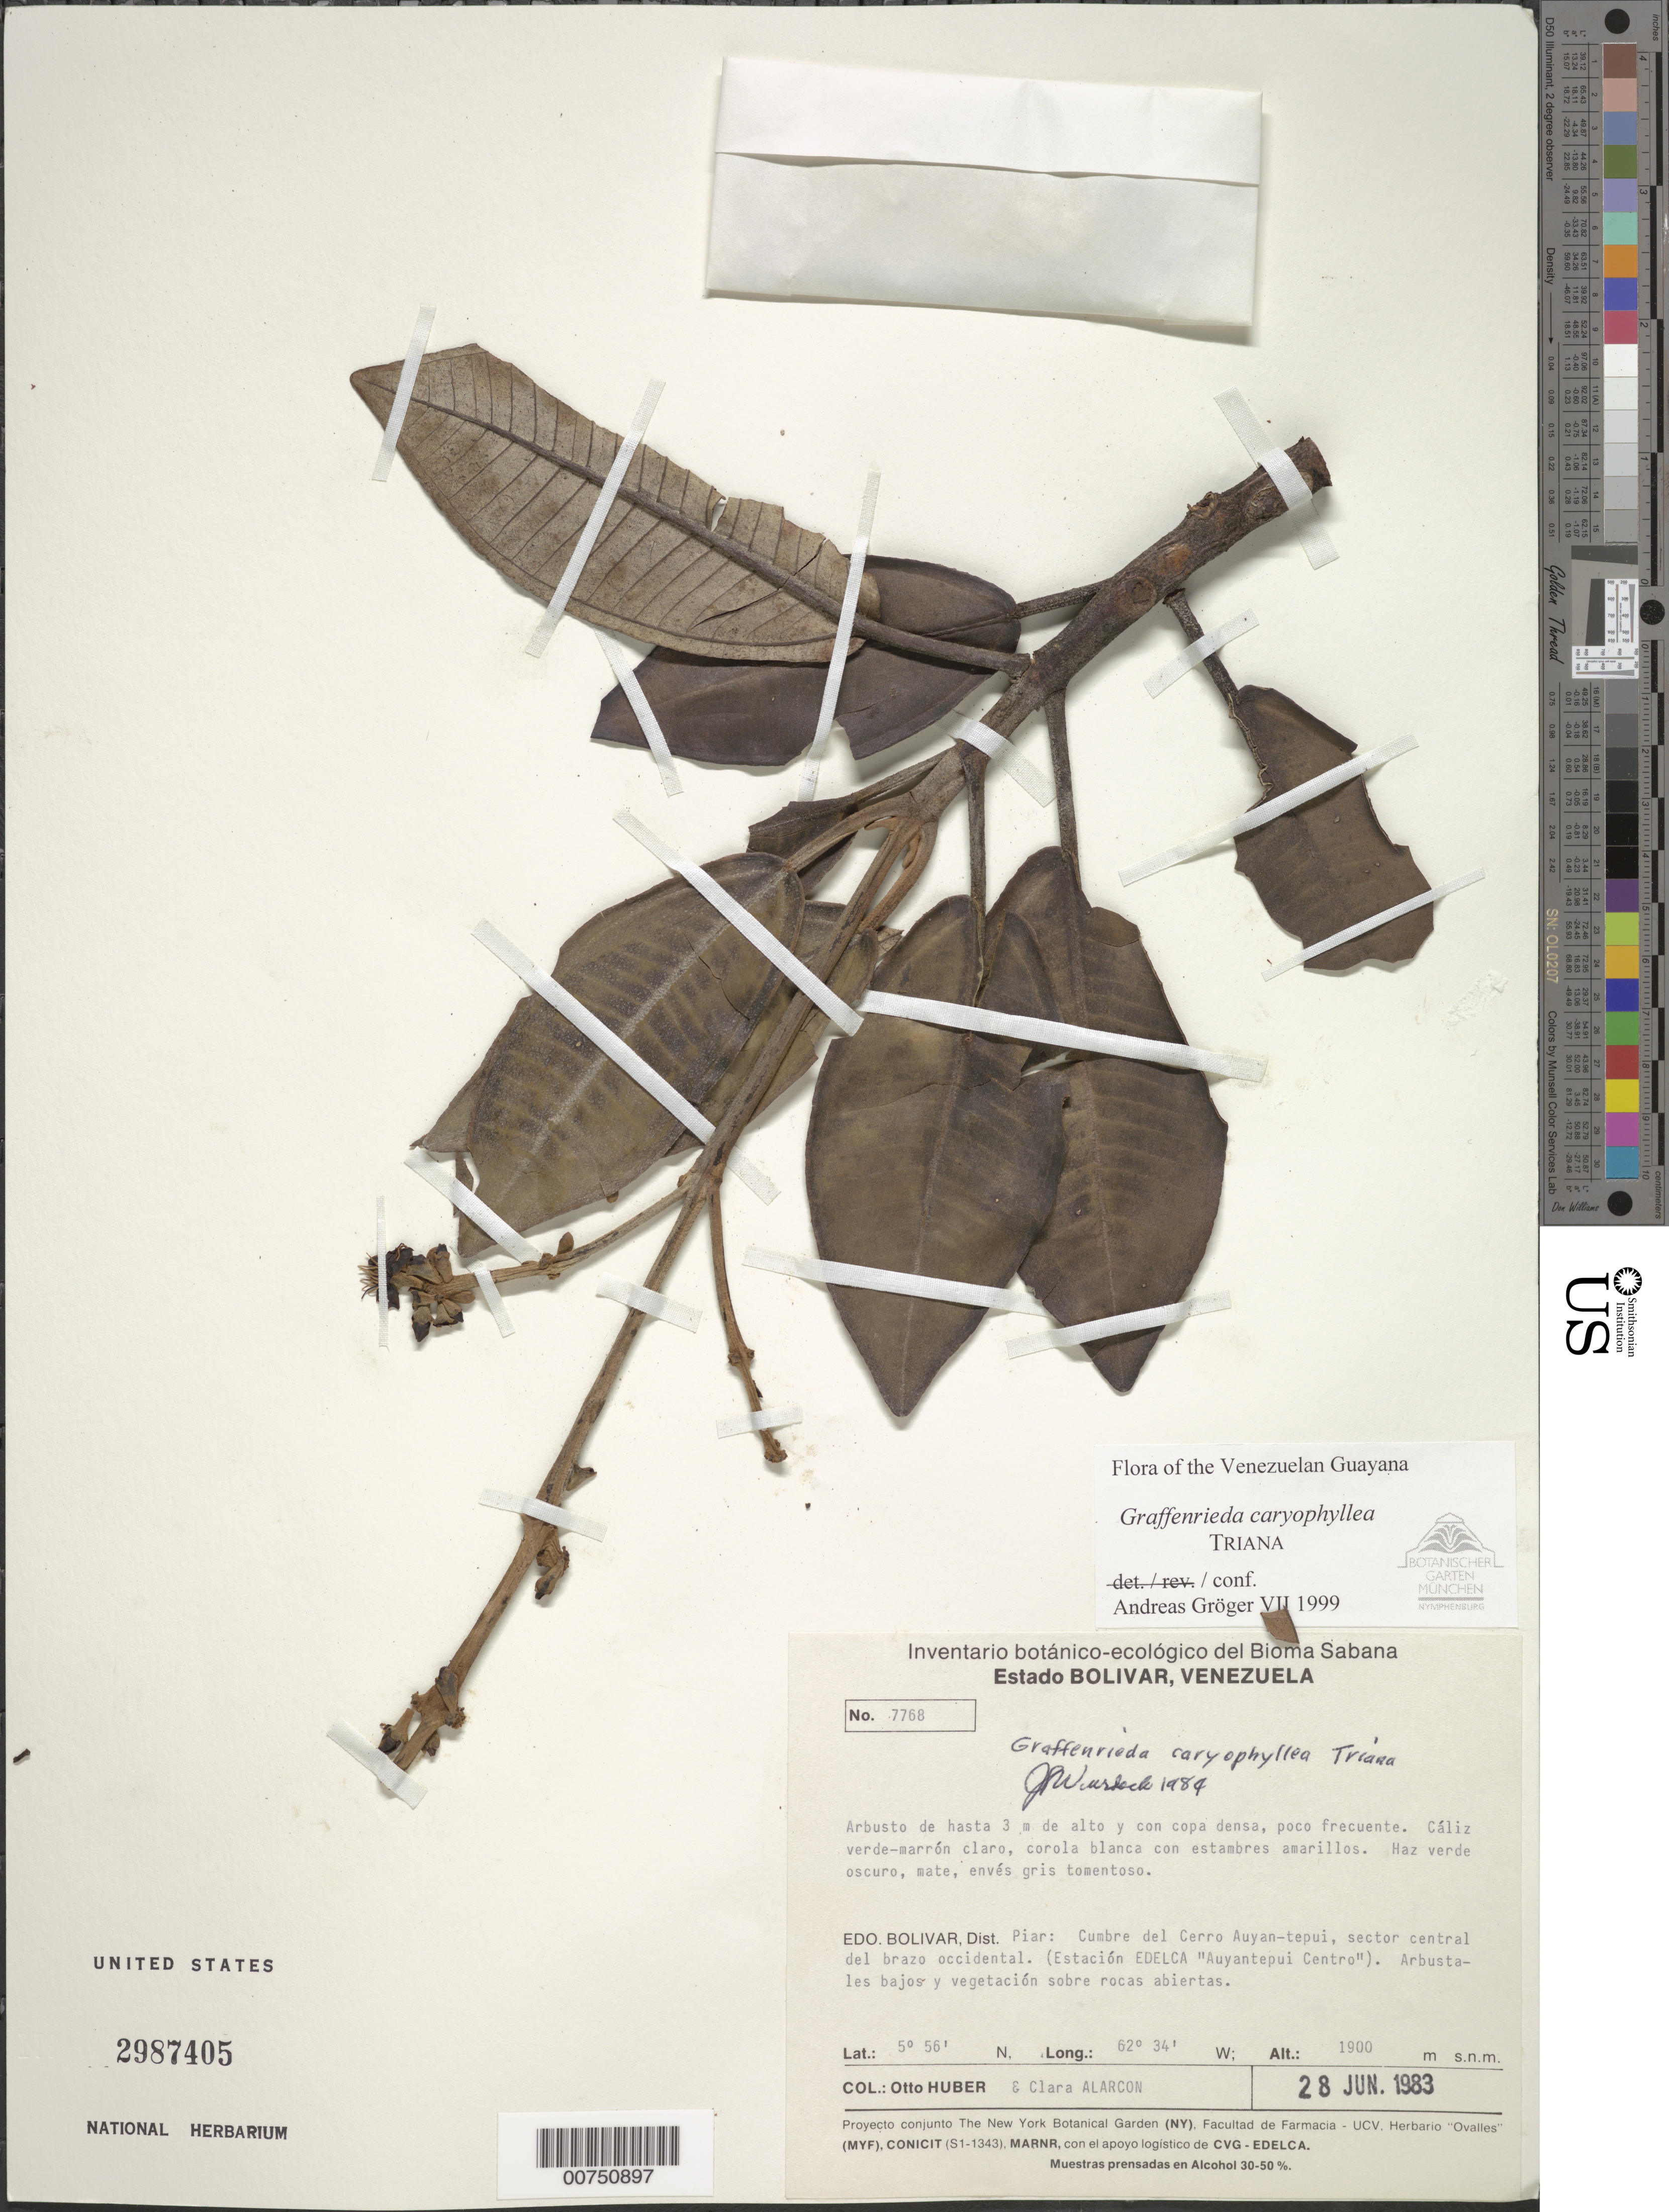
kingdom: Plantae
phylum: Tracheophyta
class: Magnoliopsida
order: Myrtales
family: Melastomataceae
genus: Graffenrieda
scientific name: Graffenrieda caryophyllea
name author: Triana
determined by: Gröger, A.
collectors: O. Huber & C. Alarcon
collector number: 7768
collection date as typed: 28-Jun-83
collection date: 1983-06-28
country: Venezuela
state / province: Bolívar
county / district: Piar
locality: Cerro Auyan-tepuí, cumbre, sector central del brazo occidental (estcion EDELCA "Auyantepuí Centro")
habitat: Arbustales bajos y vegetación sobre rocas abiertas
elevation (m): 1900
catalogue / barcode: US 2987405